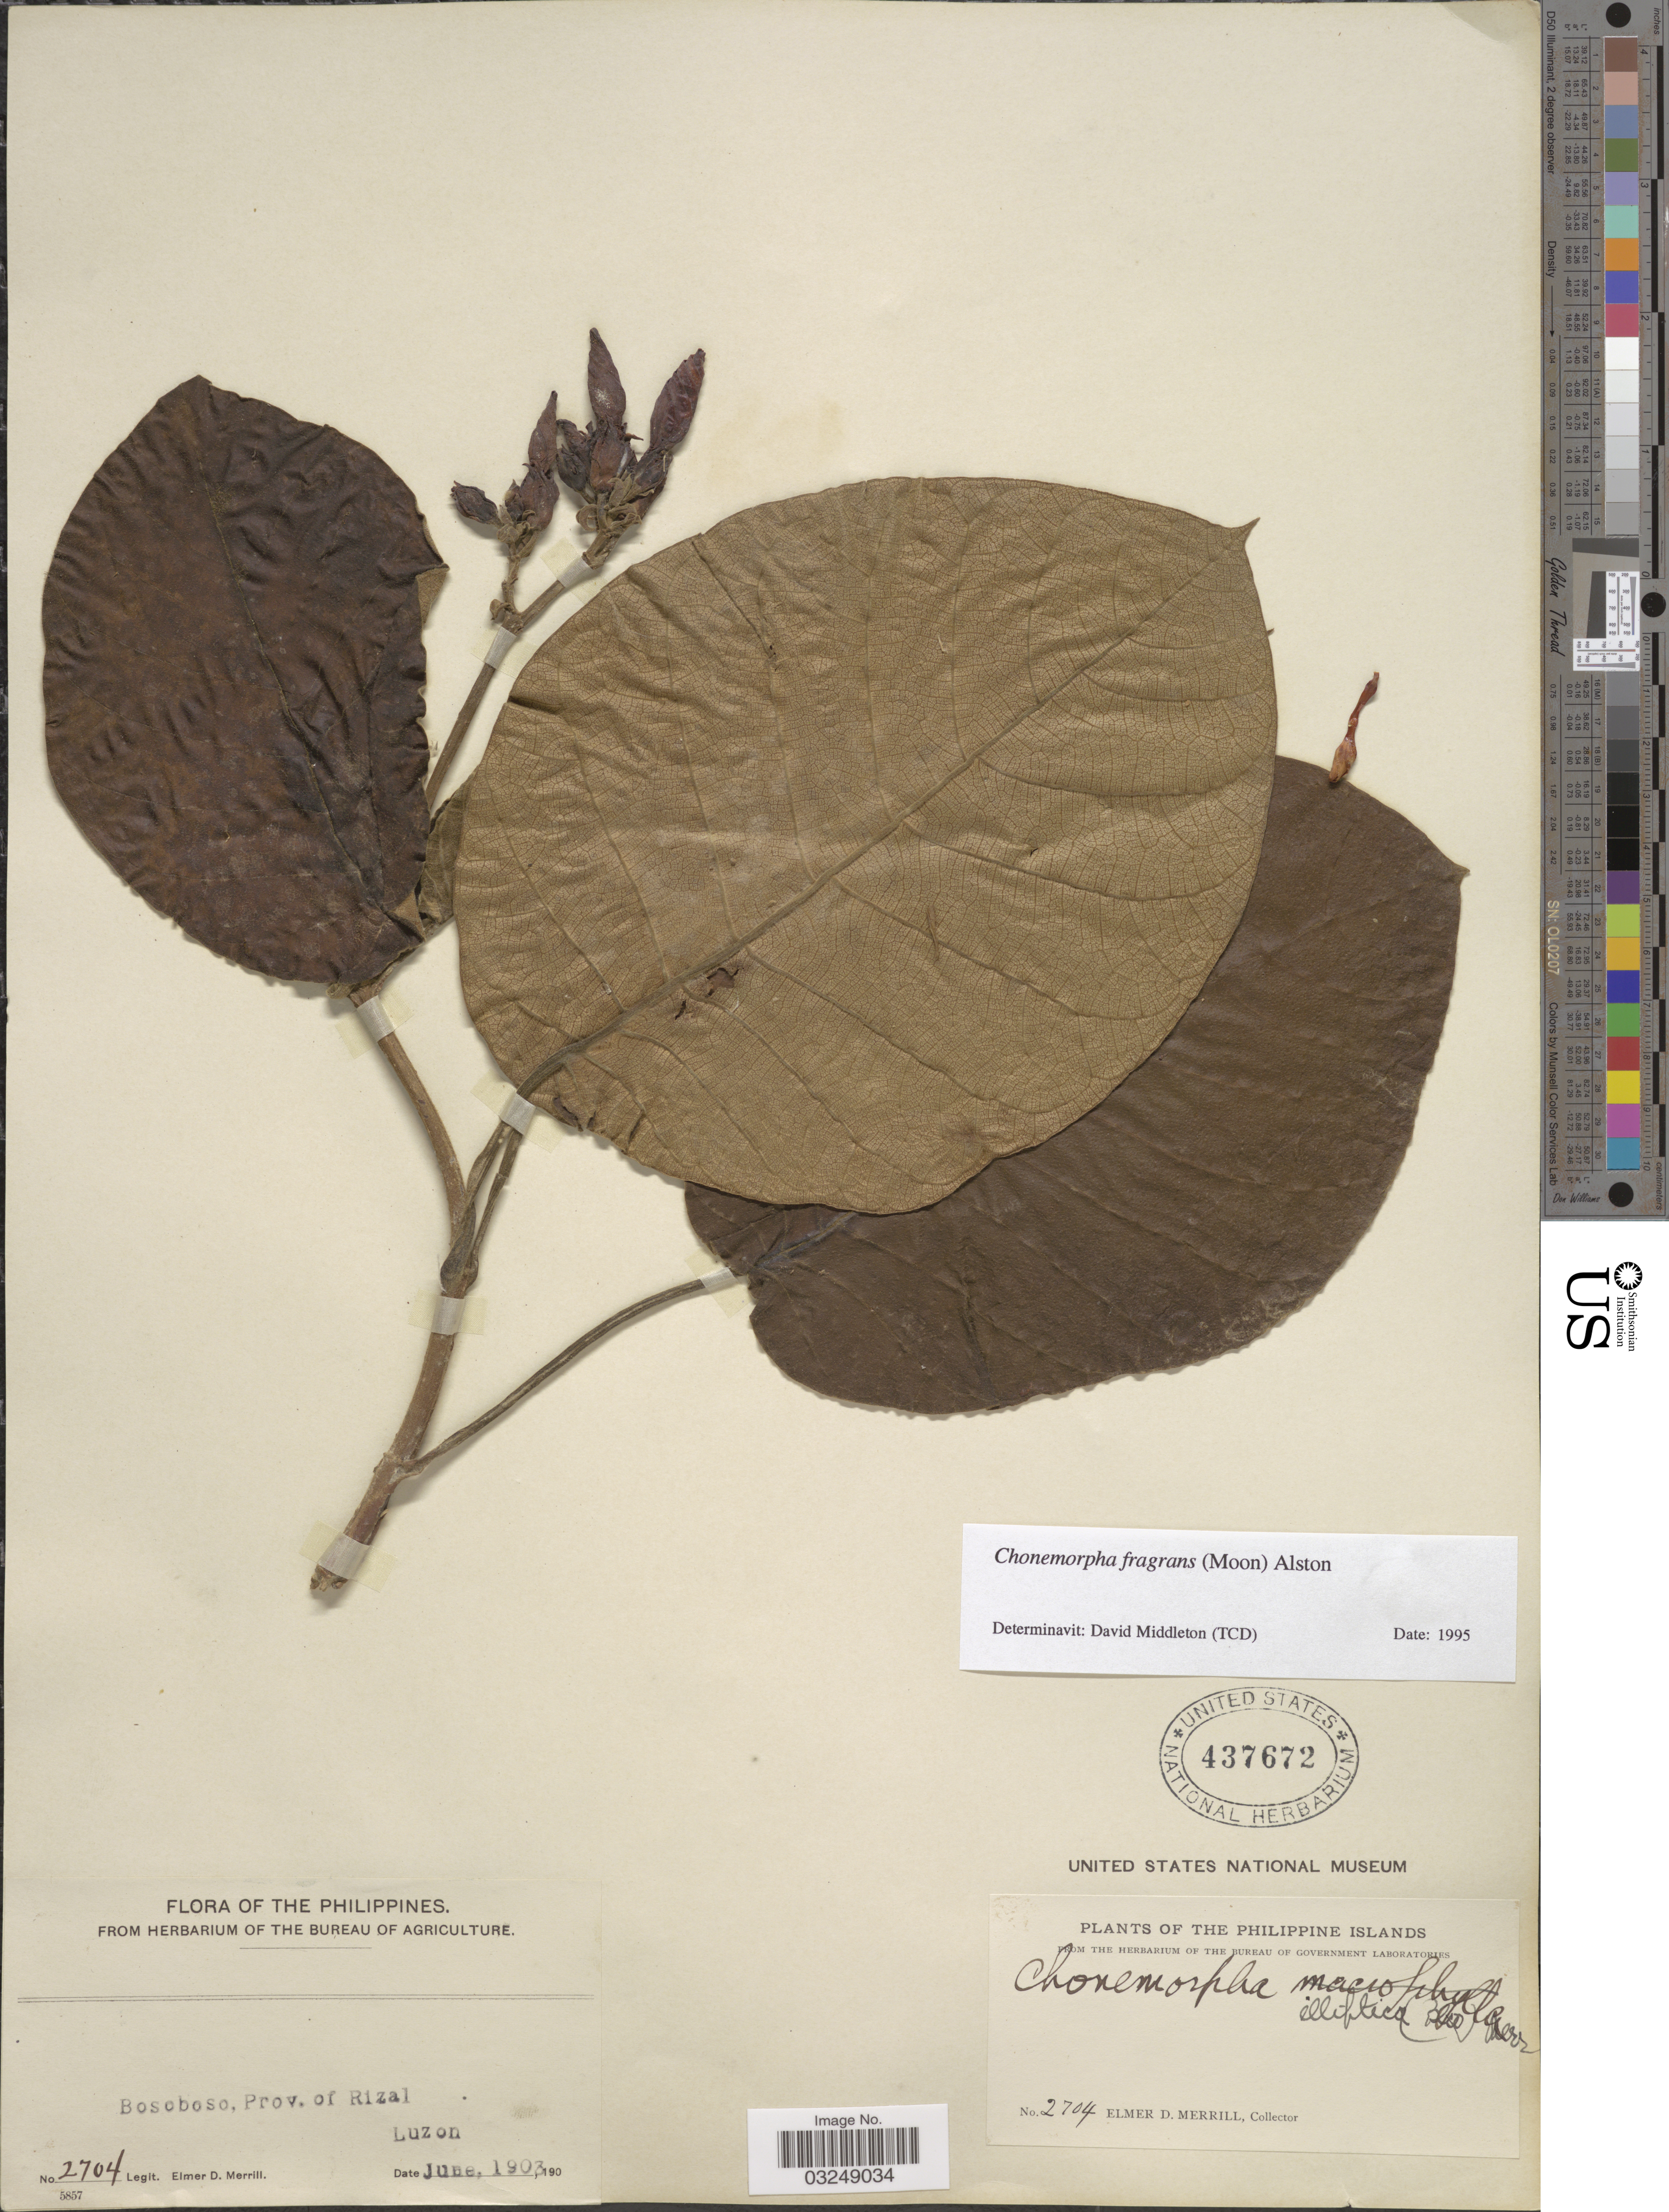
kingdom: Plantae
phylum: Tracheophyta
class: Magnoliopsida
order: Gentianales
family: Apocynaceae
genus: Chonemorpha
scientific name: Chonemorpha fragrans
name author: (K.H. Moon) Alston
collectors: E. D. Merrill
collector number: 2704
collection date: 1903-06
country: Philippines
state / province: Calabarzon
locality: Bosoboso, Prov. of Rizal, Luzon.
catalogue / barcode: US 437672